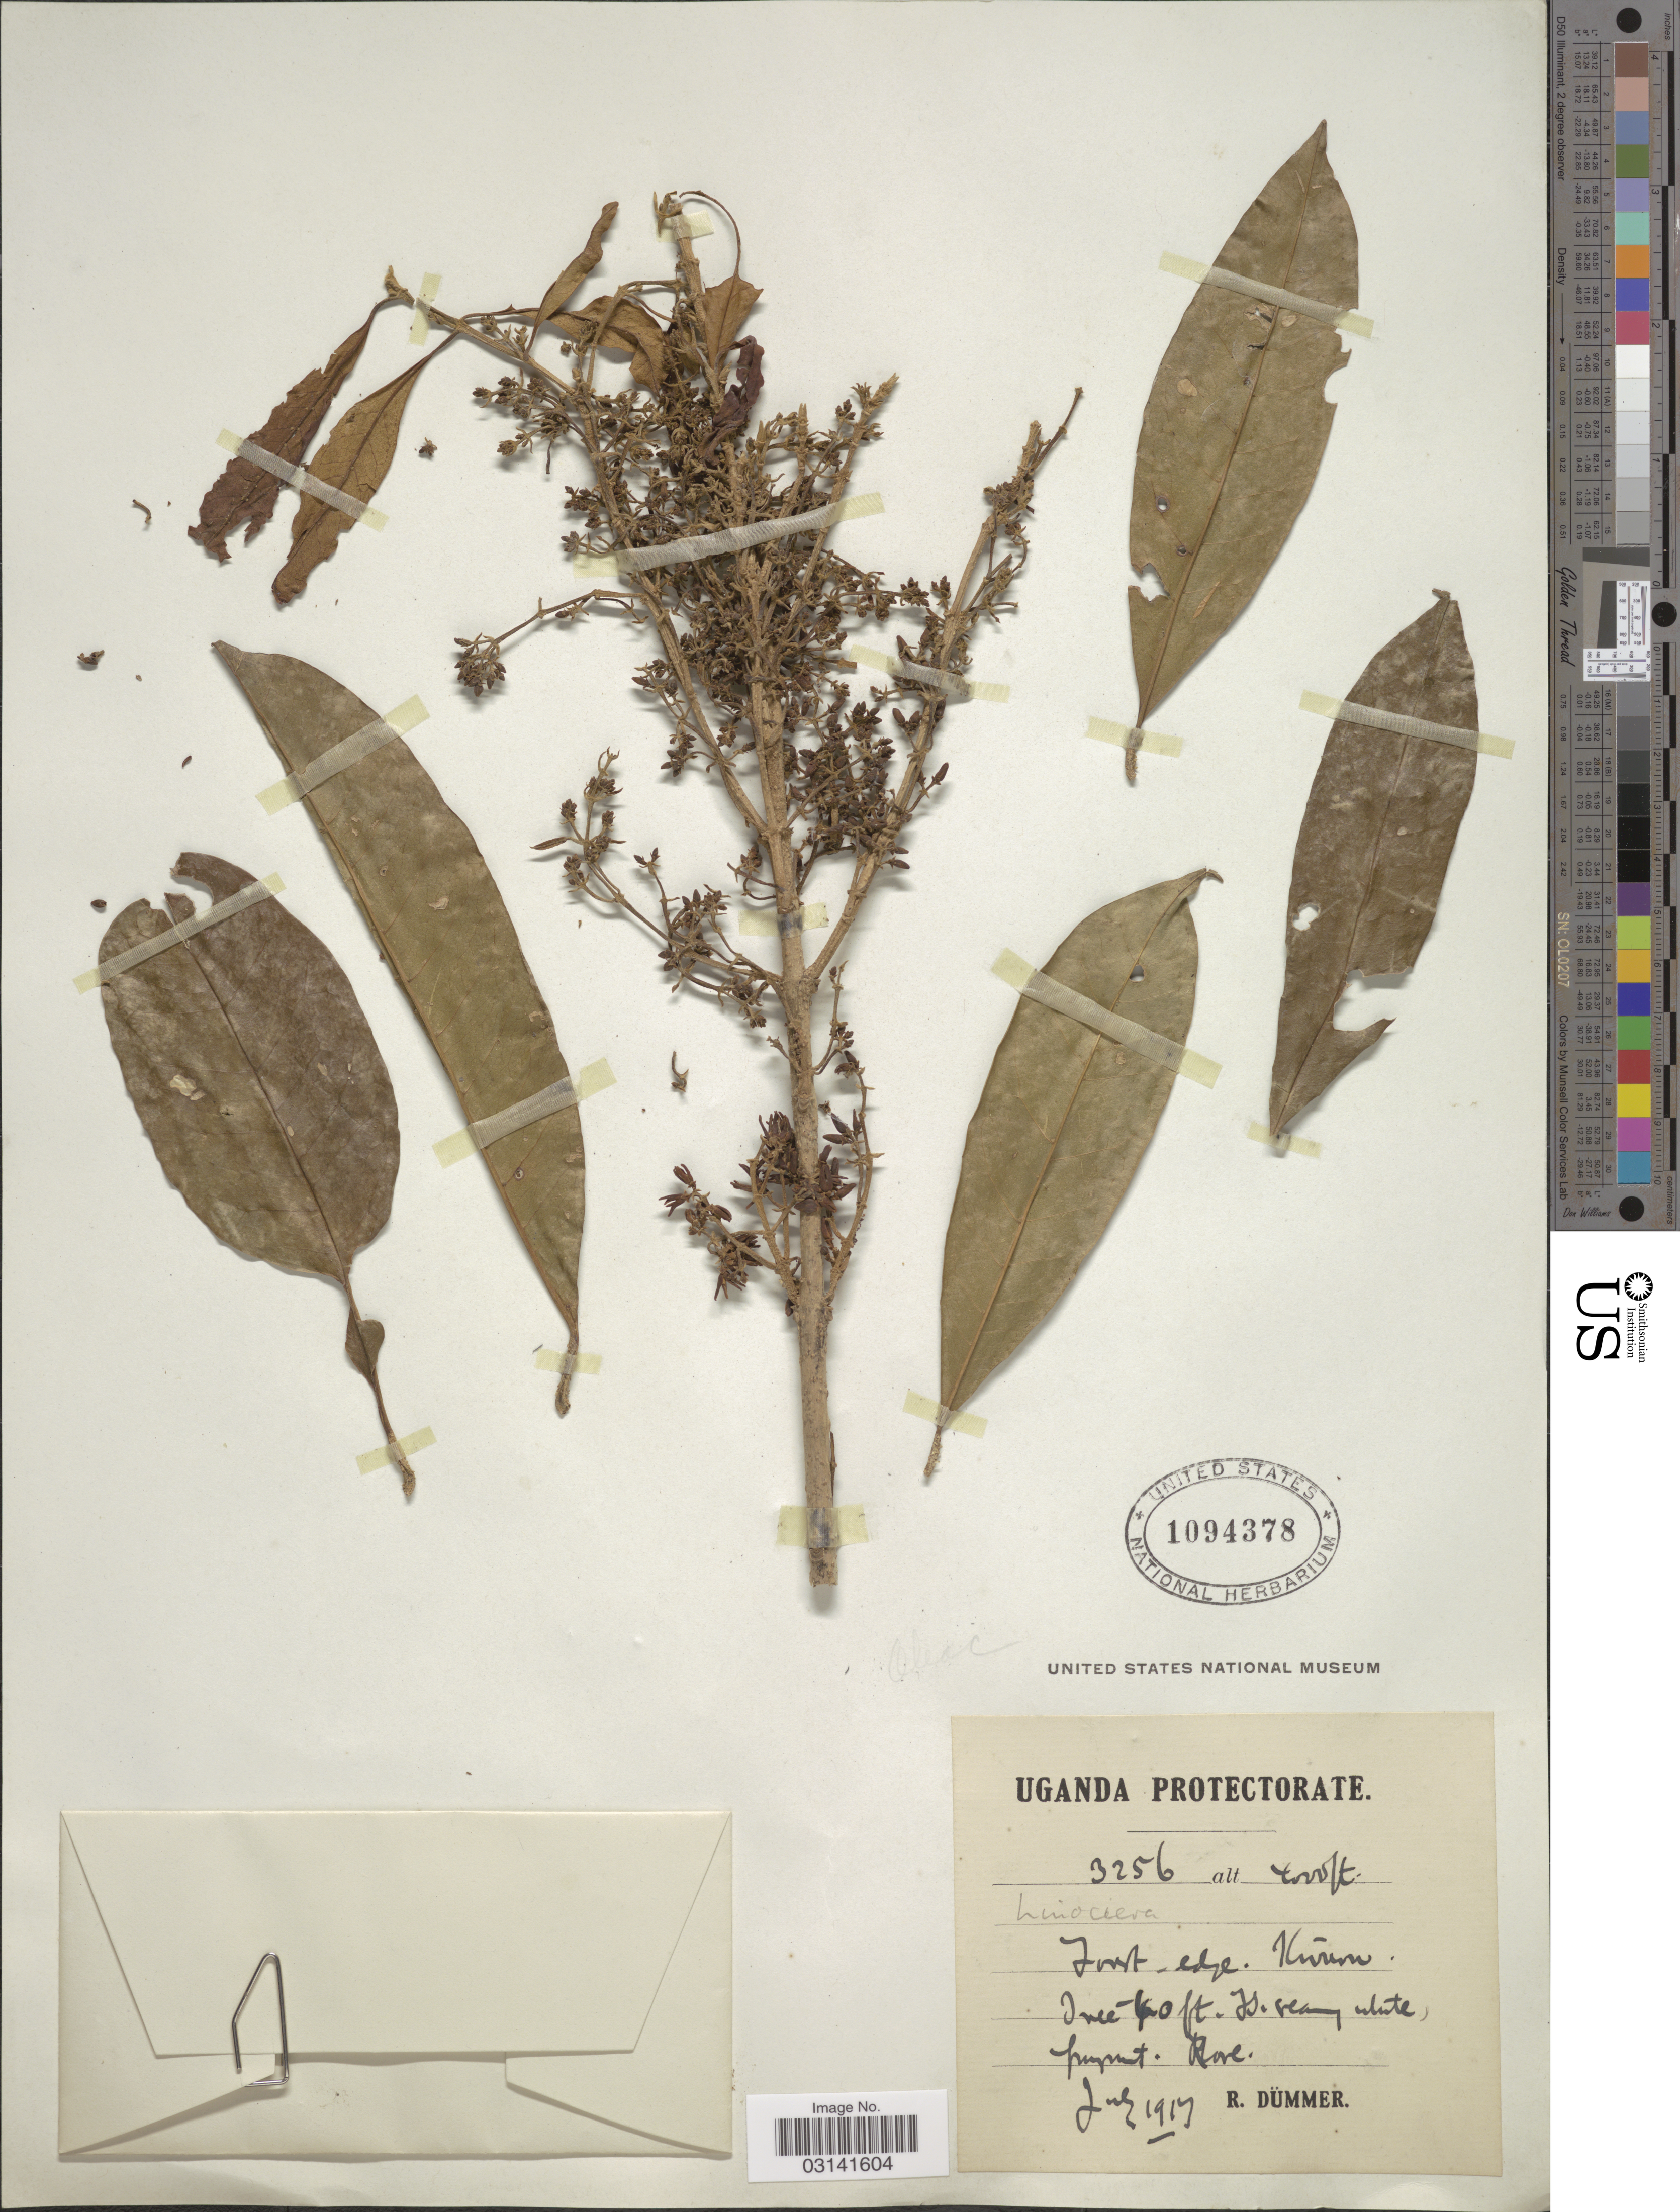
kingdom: Plantae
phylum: Tracheophyta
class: Magnoliopsida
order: Lamiales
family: Oleaceae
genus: Chionanthus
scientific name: Chionanthus sp.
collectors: R. Dümmer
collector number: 3256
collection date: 1917-07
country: Uganda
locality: Uganda Protectorate. Kivuvu.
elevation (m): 1219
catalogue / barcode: US 1094378